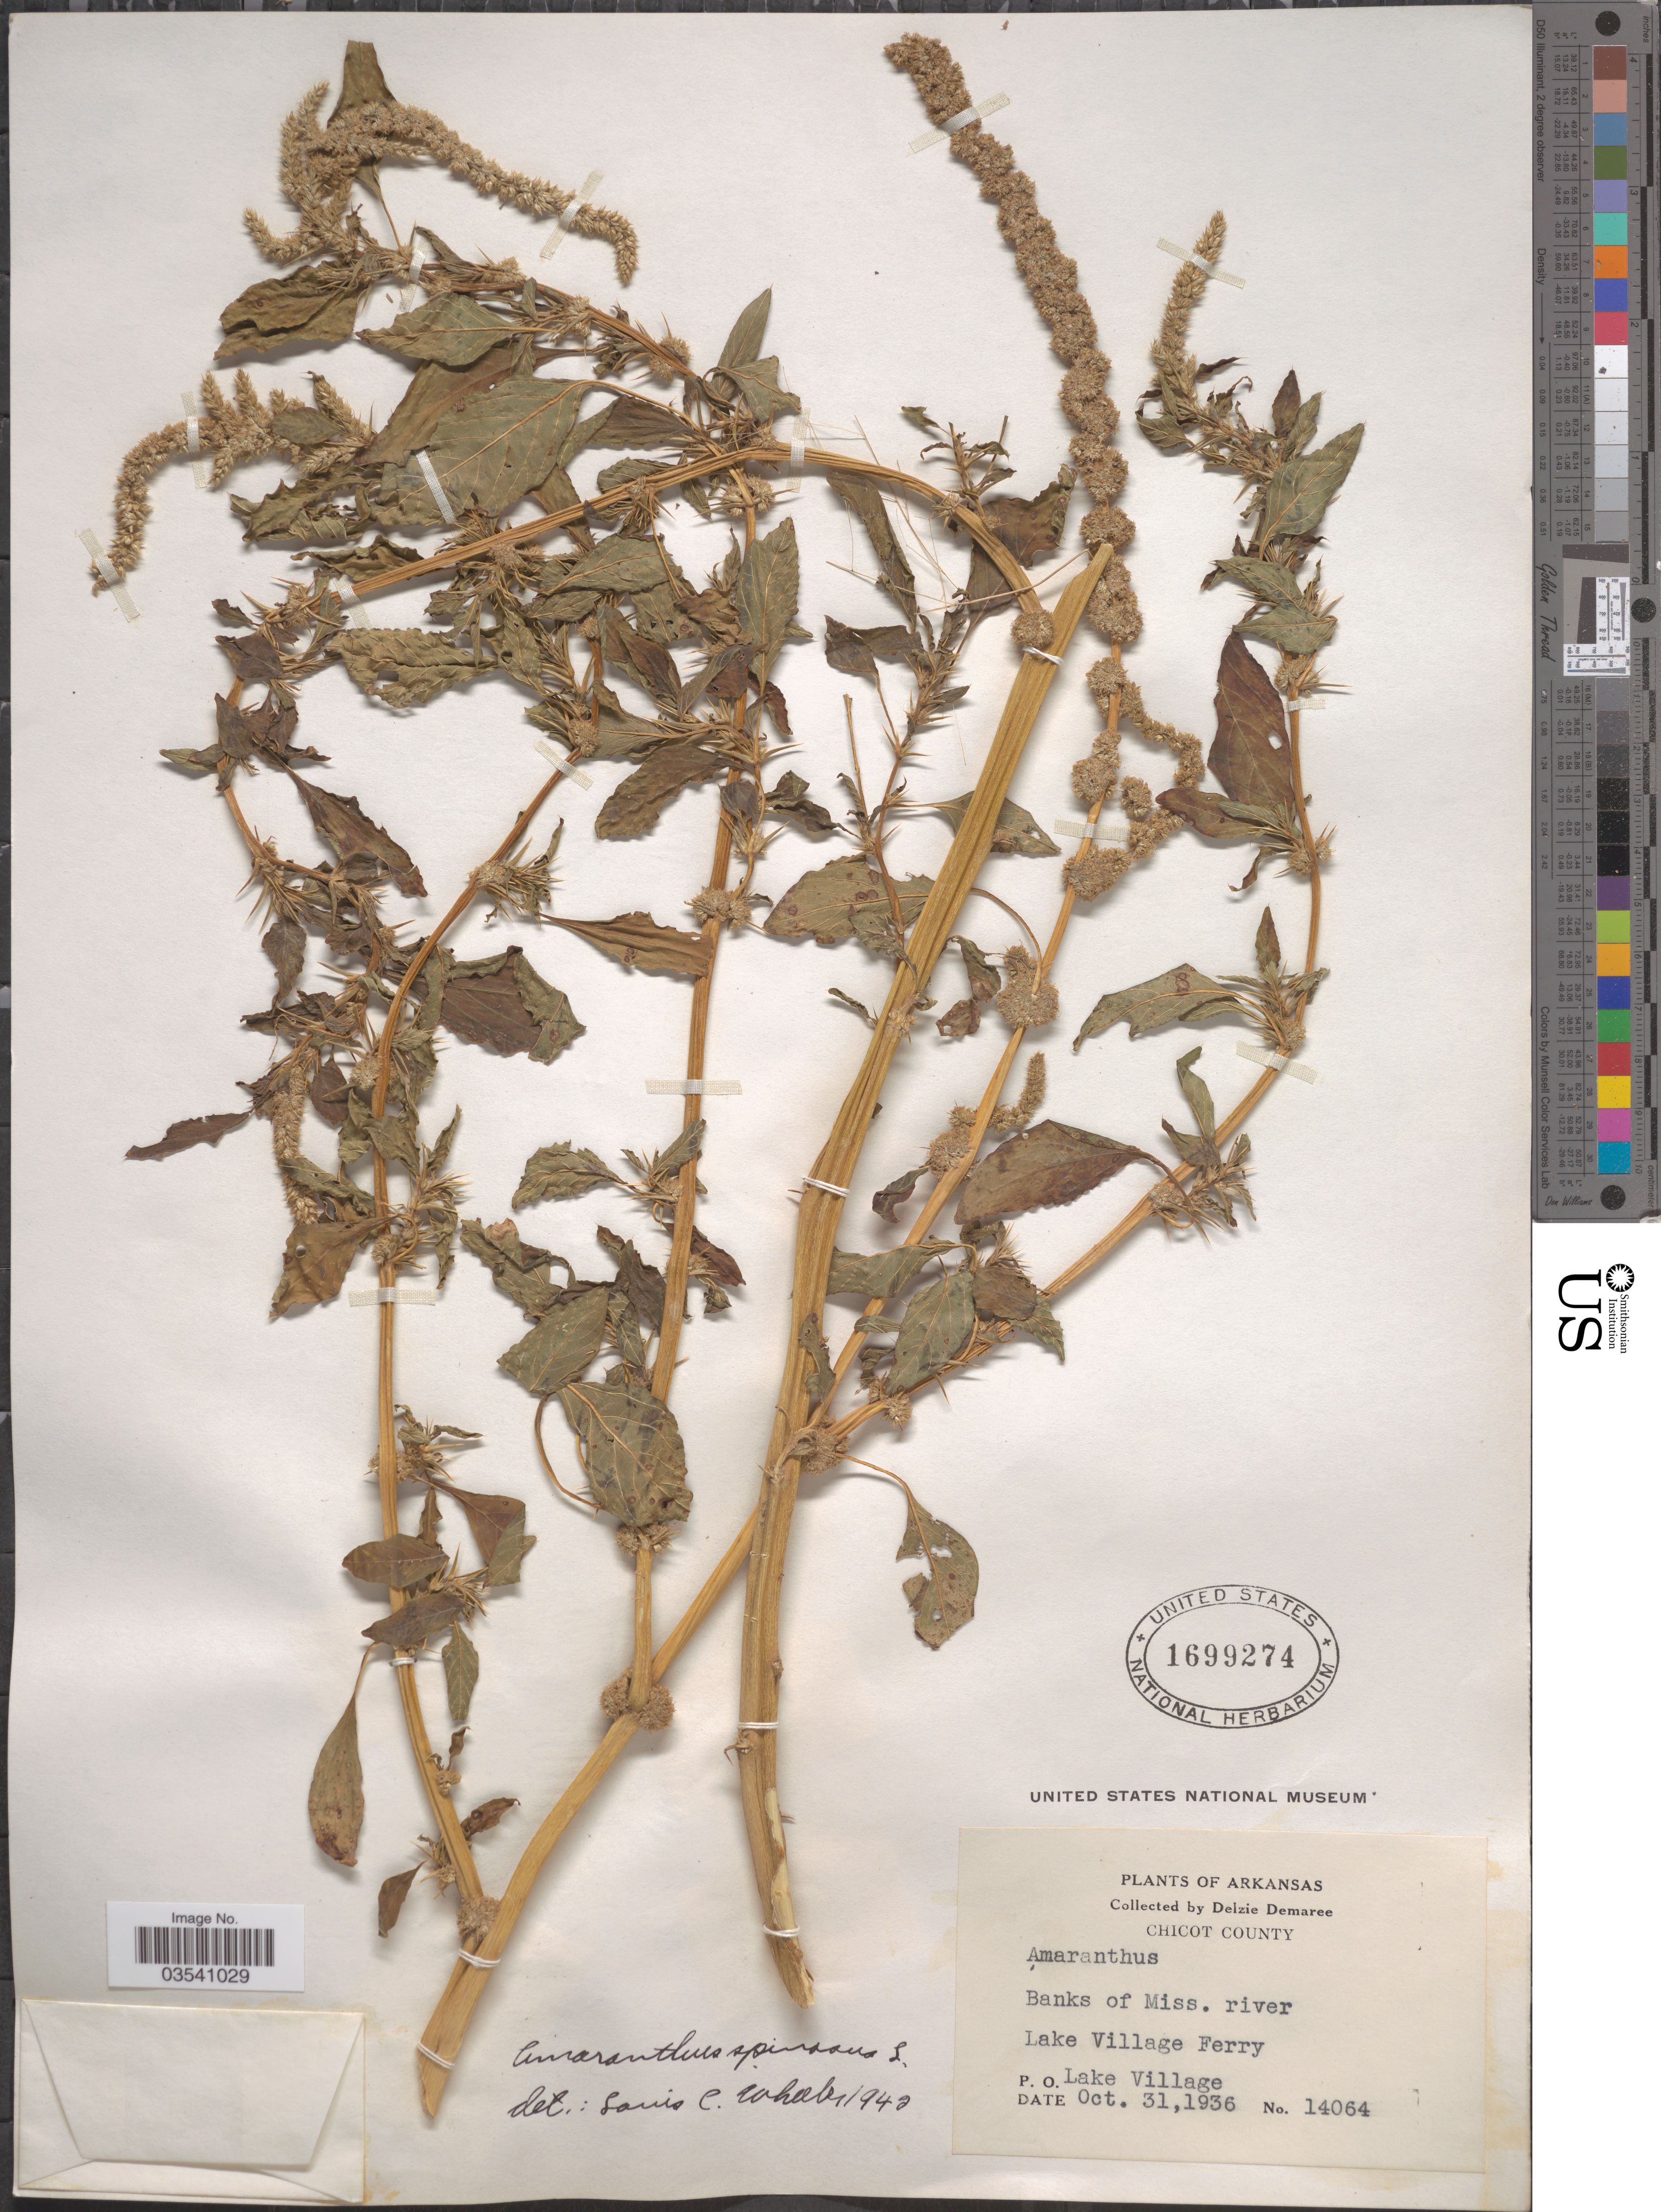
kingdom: Plantae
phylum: Tracheophyta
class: Magnoliopsida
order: Caryophyllales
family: Amaranthaceae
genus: Amaranthus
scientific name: Amaranthus spinosus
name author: L.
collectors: D. Demaree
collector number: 14064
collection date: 1936-10-31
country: United States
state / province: Arkansas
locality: Chicot County. Banks of Miss. river. Lake Village Ferry. P.O. Lake Village.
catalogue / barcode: US 1699274